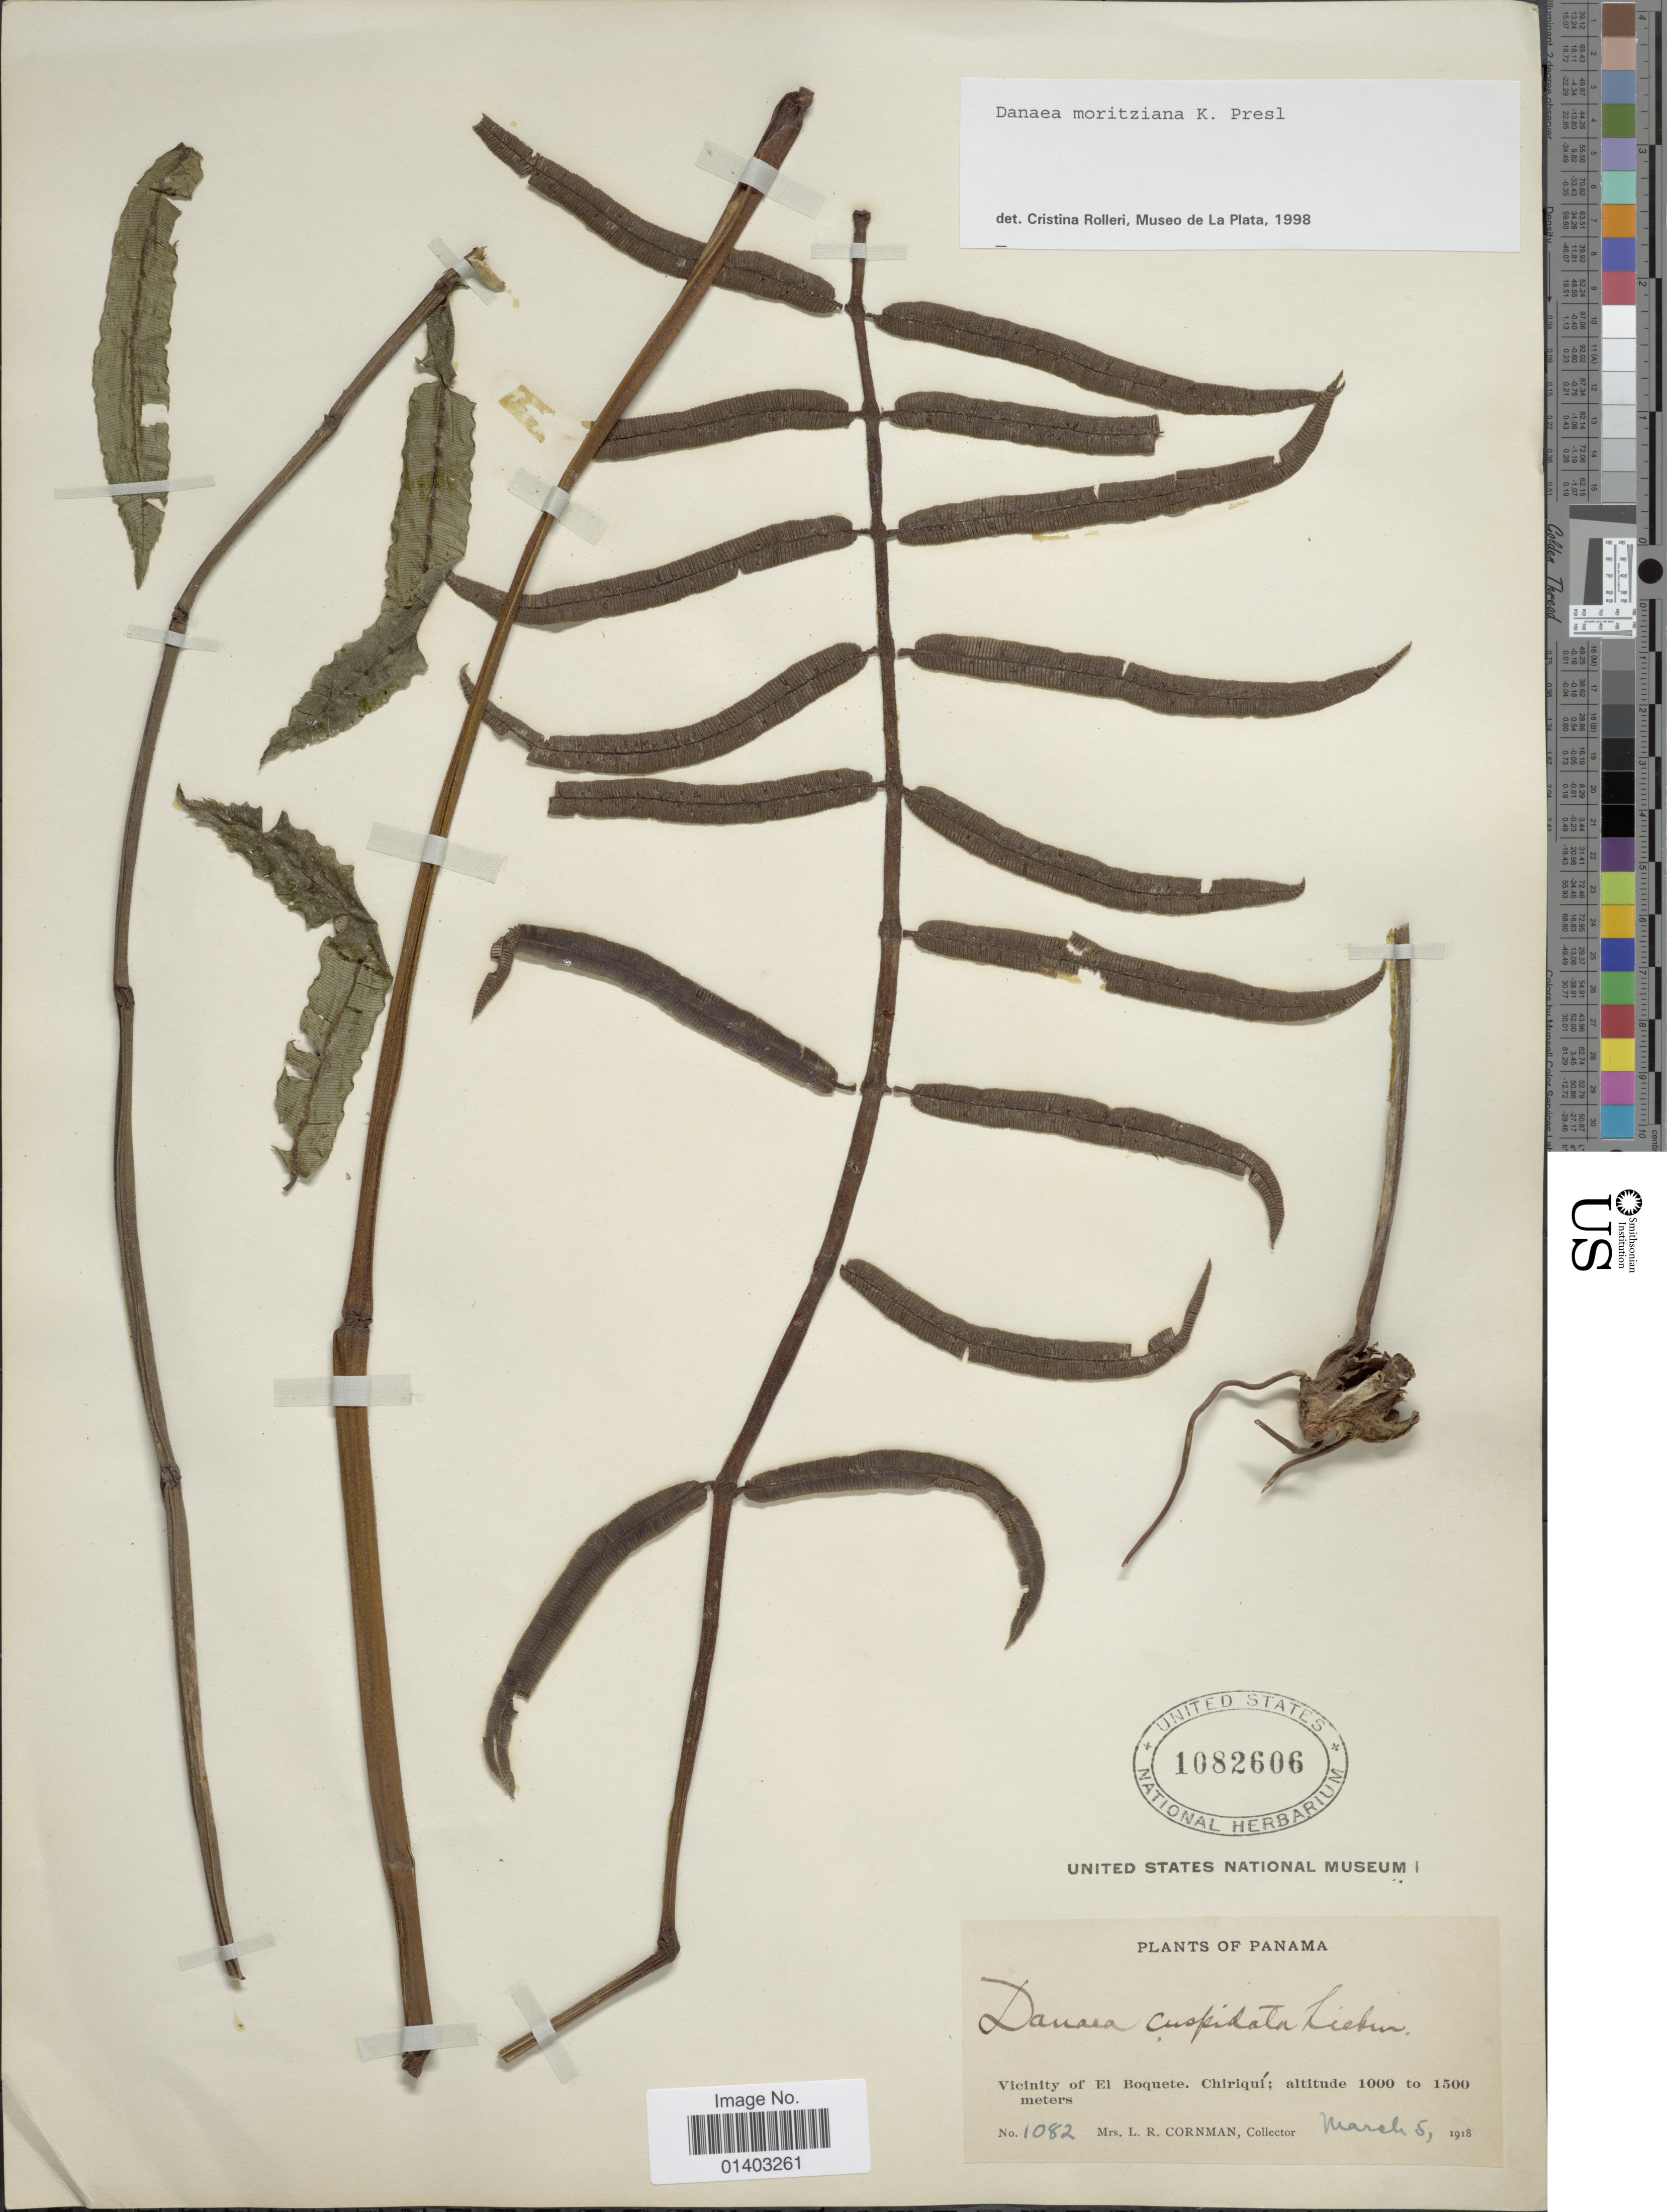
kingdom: Plantae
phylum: Tracheophyta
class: Polypodiopsida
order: Marattiales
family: Marattiaceae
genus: Danaea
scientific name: Danaea moritziana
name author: C. Presl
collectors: L. Cornman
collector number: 1082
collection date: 1918-03-05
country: Panama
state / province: Chiriqui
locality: Vicinity of El Boquete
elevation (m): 1000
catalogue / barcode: US 1082606